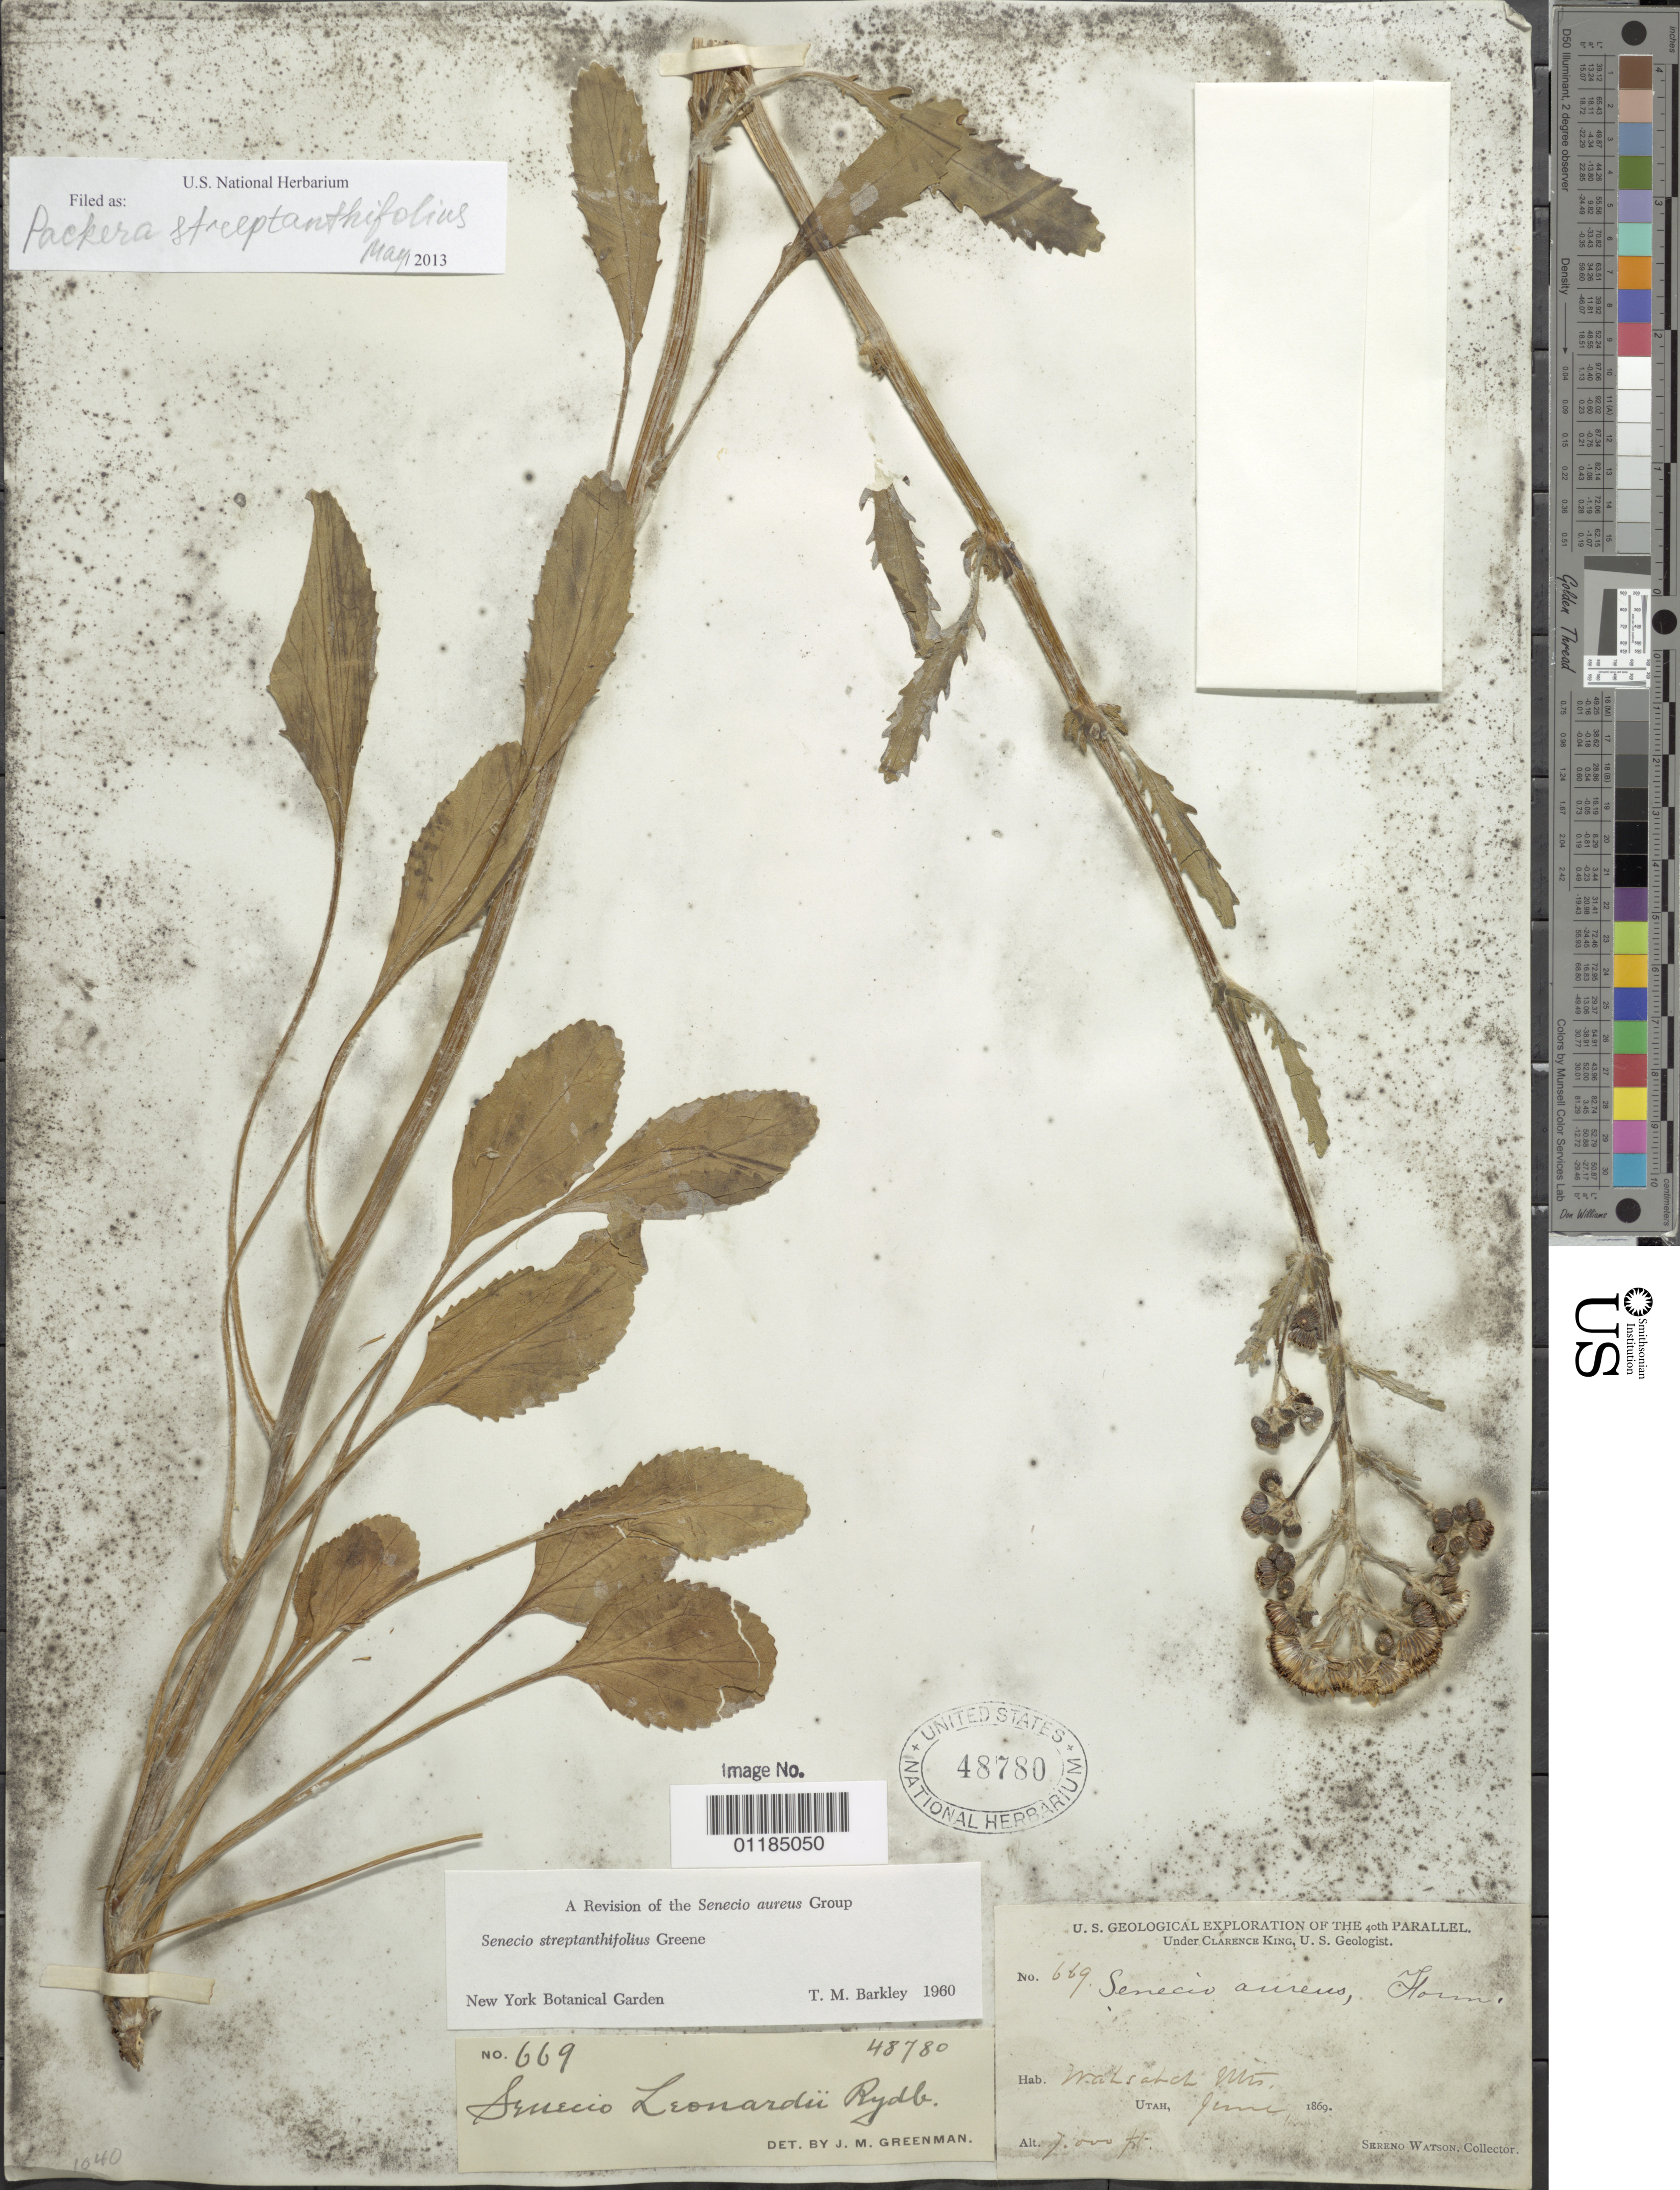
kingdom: Plantae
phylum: Tracheophyta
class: Magnoliopsida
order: Asterales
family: Asteraceae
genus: Packera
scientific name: Packera streptanthifolia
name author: (Greene) W.A. Weber & Á. Löve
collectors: S. Watson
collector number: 669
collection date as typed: Jun 1869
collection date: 1869-06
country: United States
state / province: Utah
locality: Wahsatch Mts.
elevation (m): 2134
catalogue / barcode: US 48780